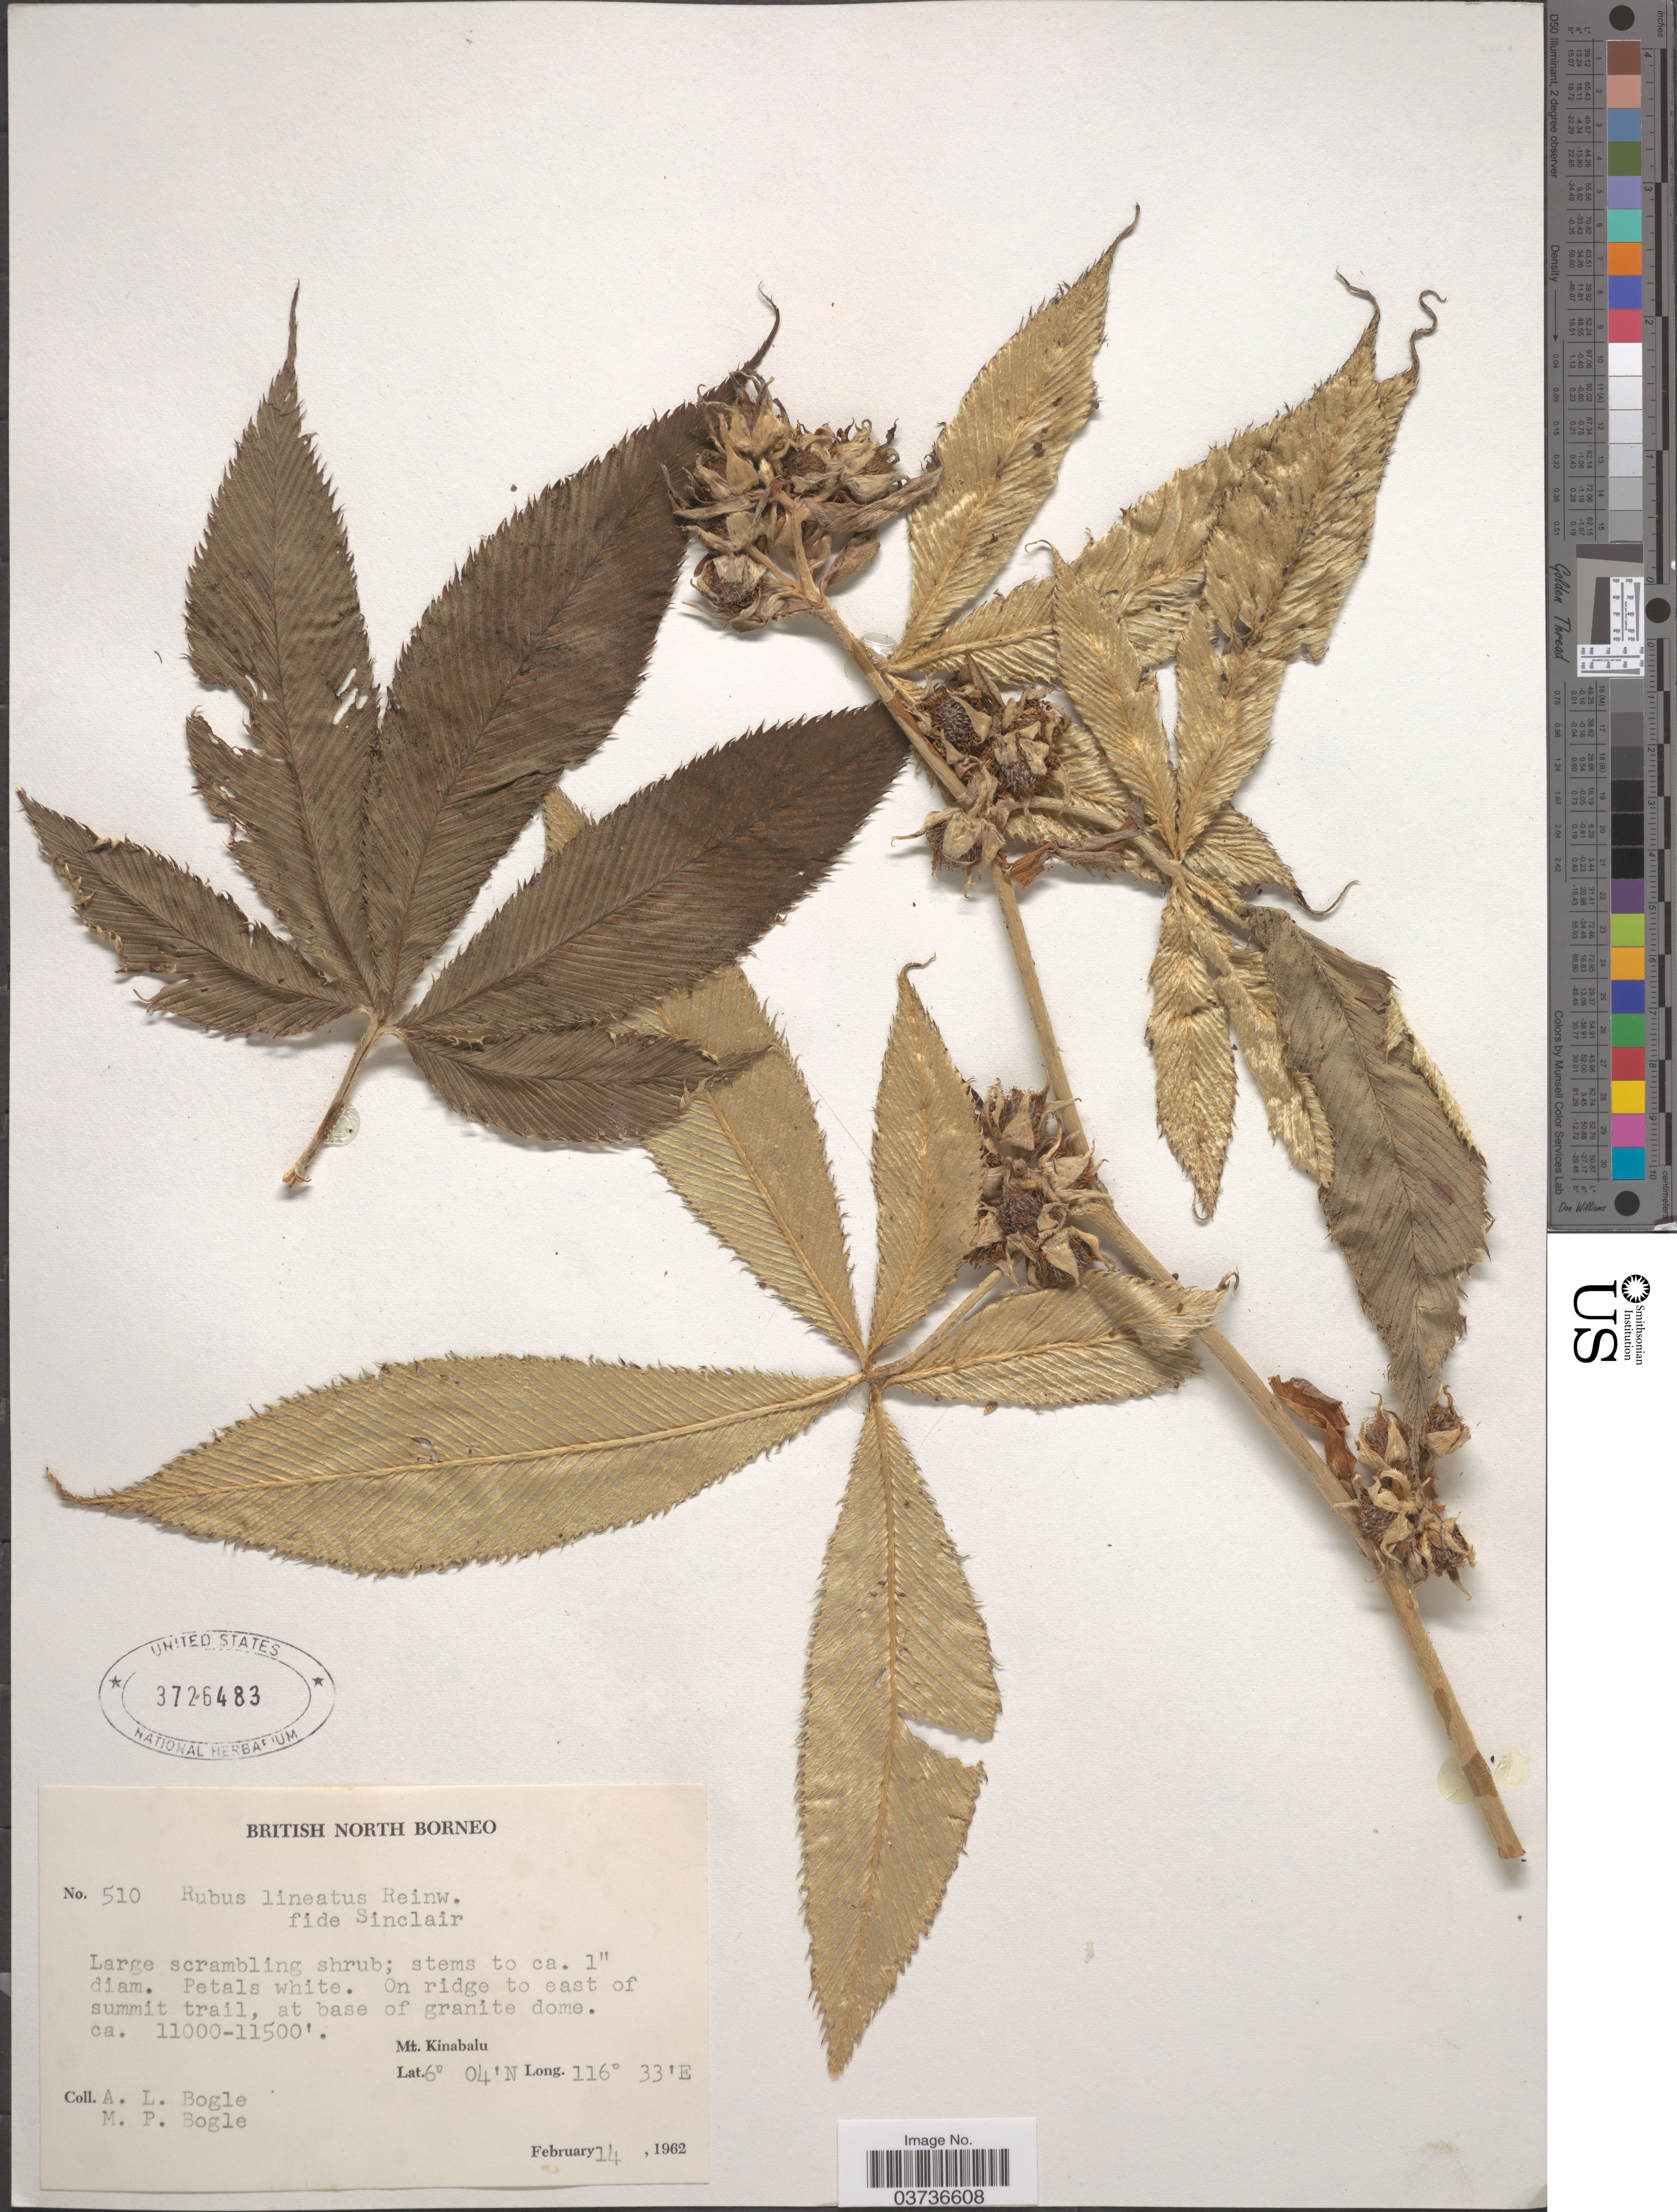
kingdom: Plantae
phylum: Tracheophyta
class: Magnoliopsida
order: Rosales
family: Rosaceae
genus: Rubus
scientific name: Rubus lineatus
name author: Reinw.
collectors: Bogle, A.L. & M. Bogle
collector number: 510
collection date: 1962-02-14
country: Malaysia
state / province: Sabah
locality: British North Borneo. Mt. Kinabalu.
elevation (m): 3353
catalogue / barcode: US 3726483